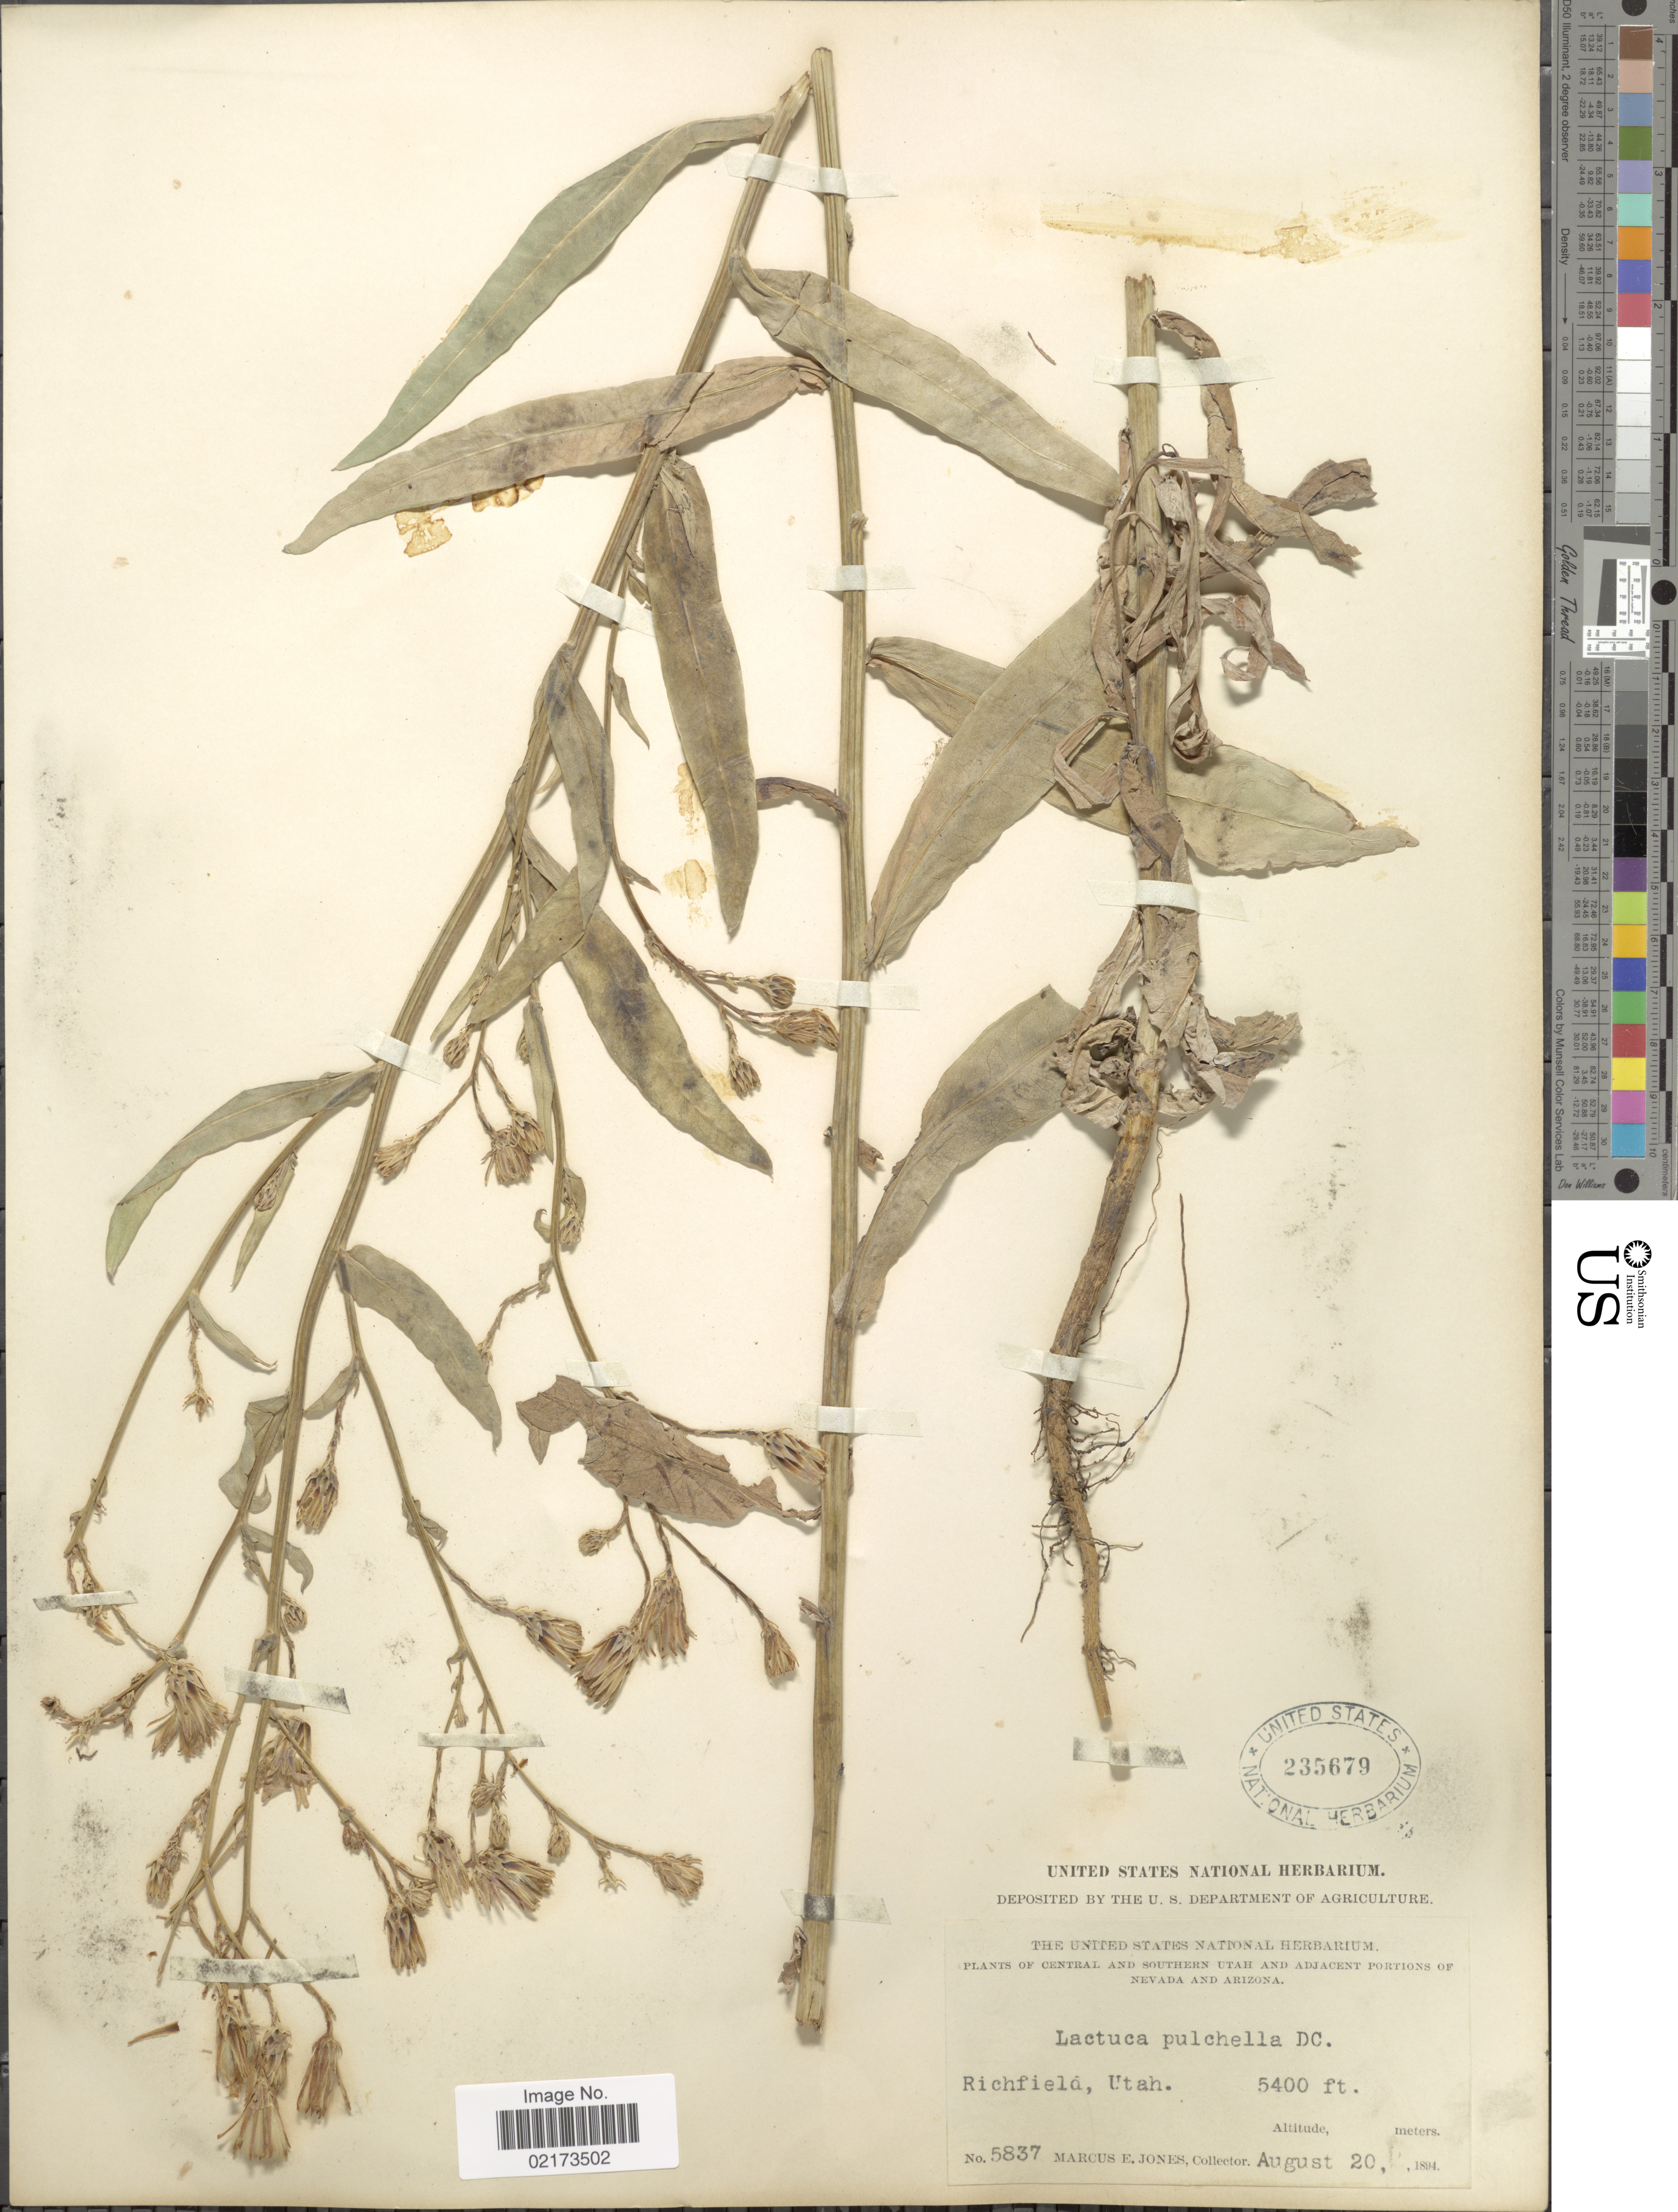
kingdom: Plantae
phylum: Tracheophyta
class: Magnoliopsida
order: Asterales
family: Asteraceae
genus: Lactuca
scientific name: Lactuca tatarica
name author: (L.) C.A. Mey.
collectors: M. E. Jones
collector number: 5837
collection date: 1894-08-20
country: United States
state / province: Utah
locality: Richfield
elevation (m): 1646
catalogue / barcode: US 235679